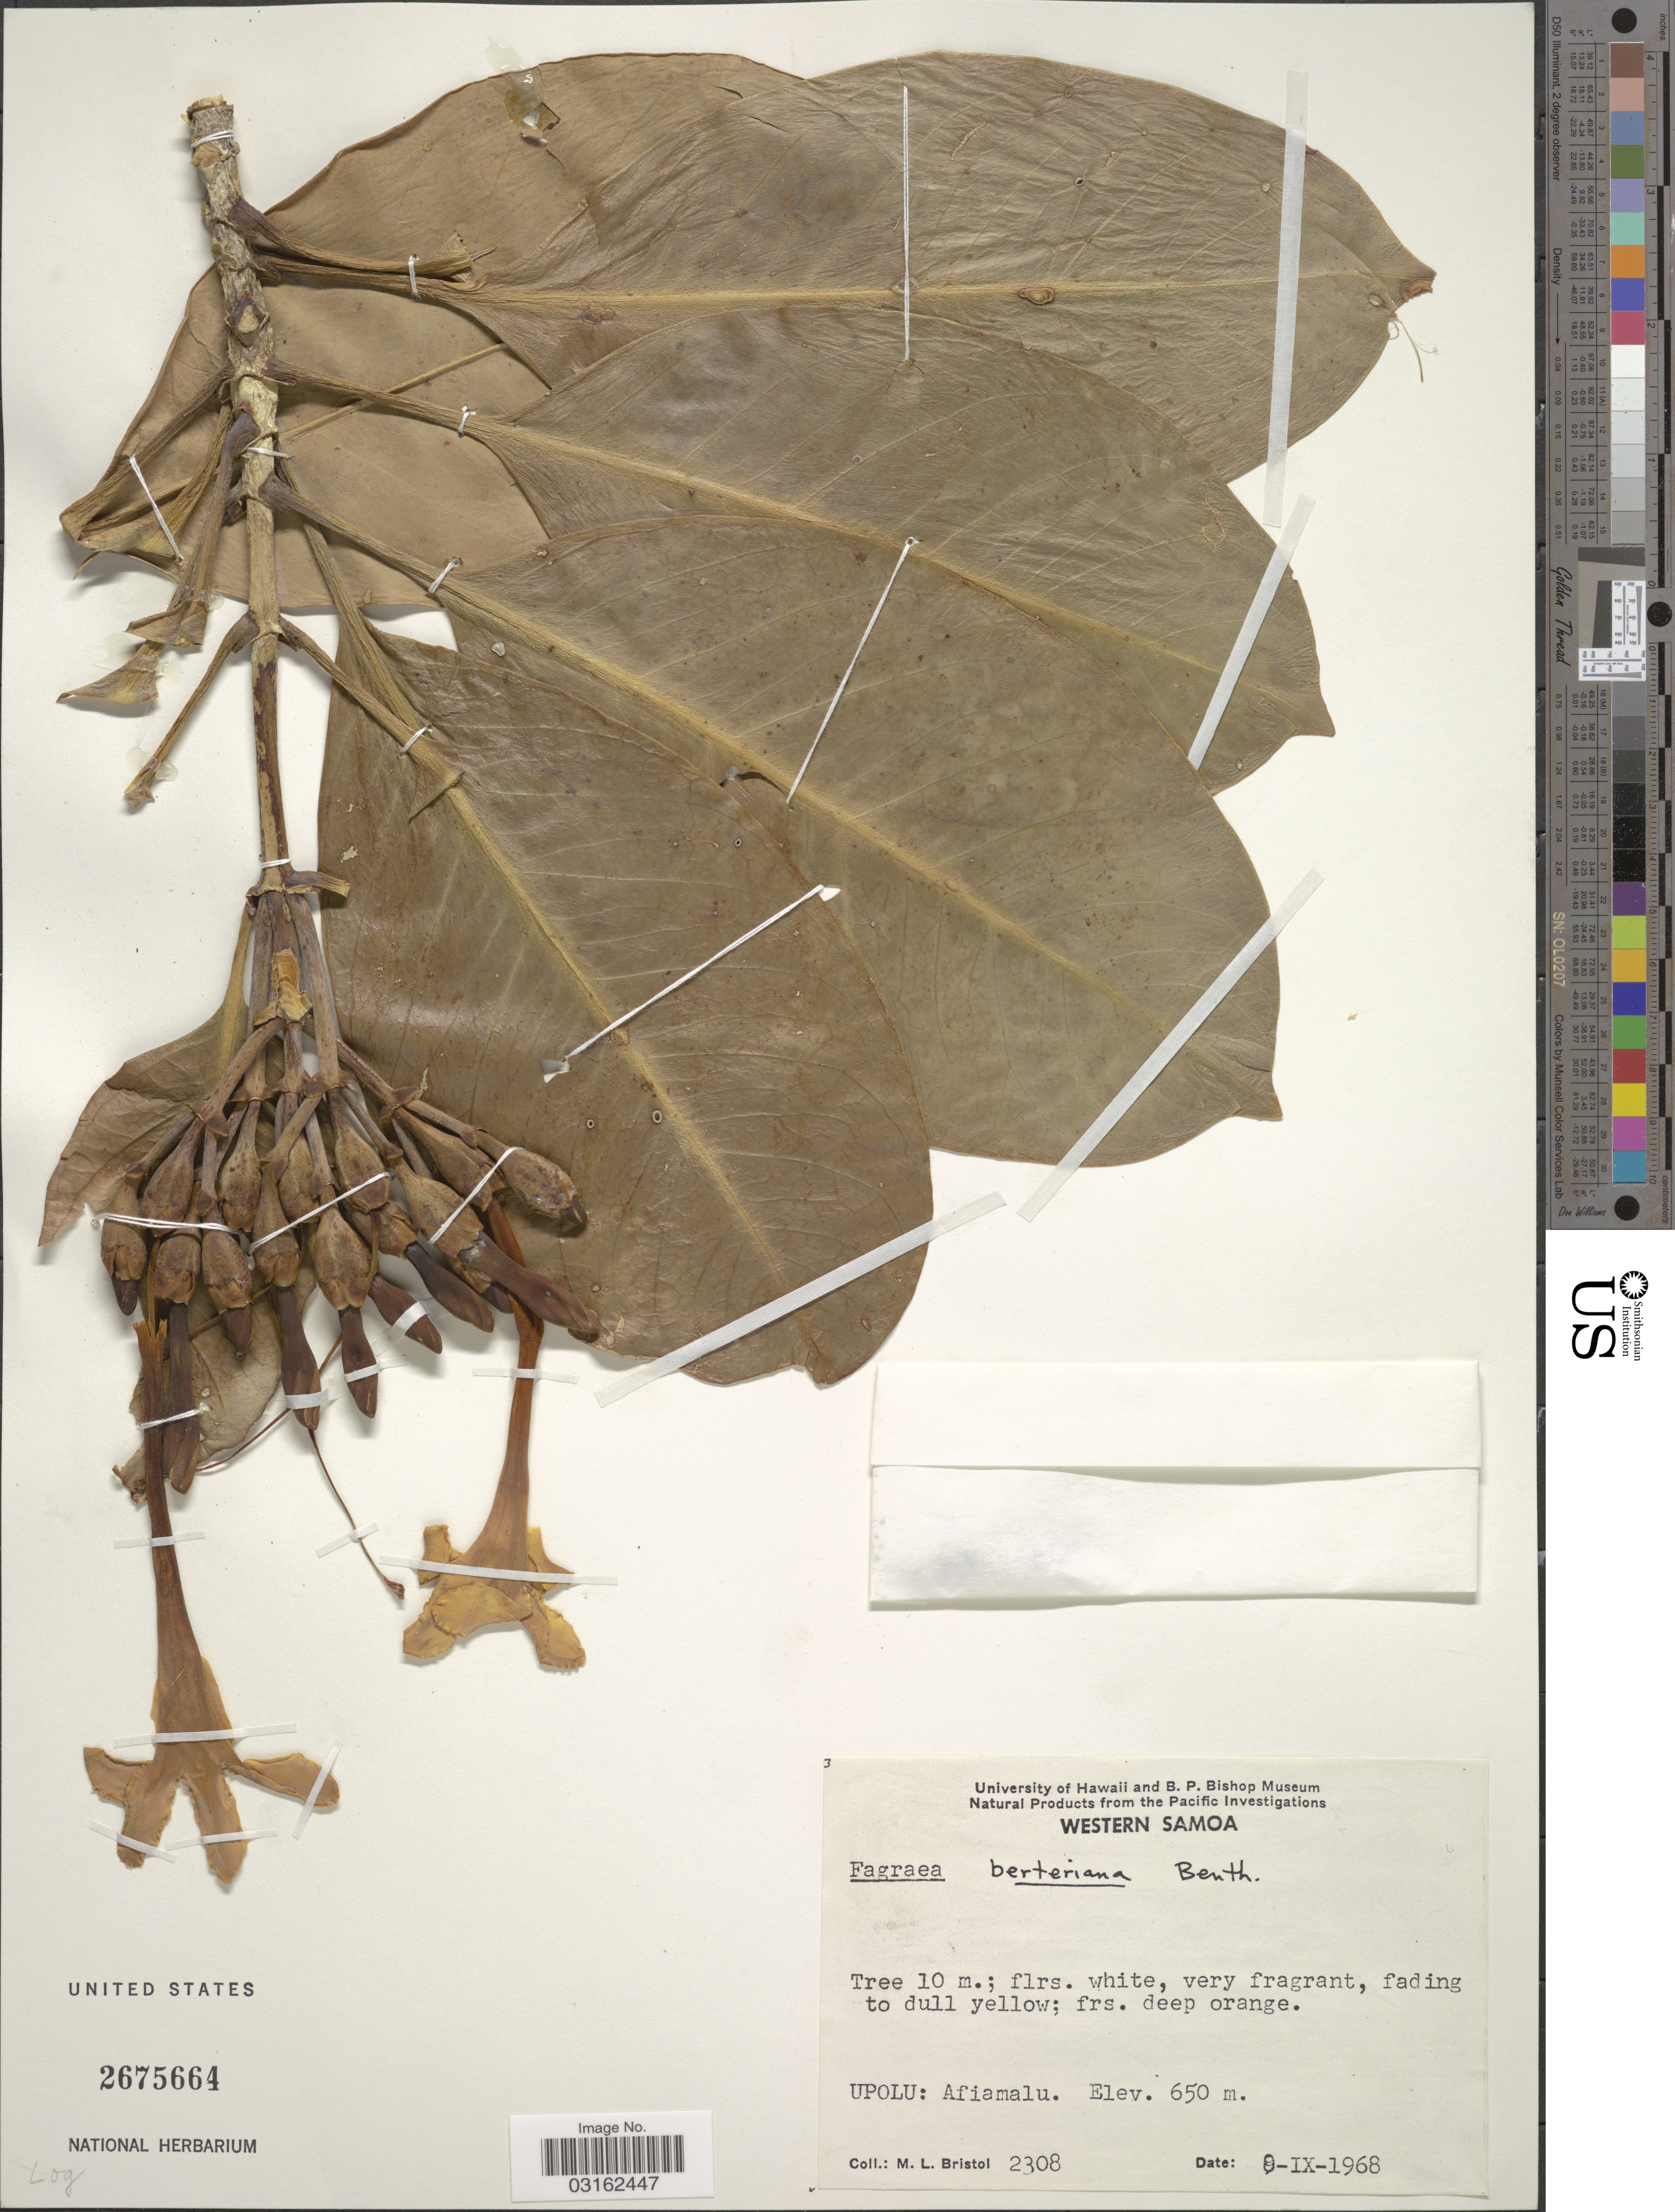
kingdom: Plantae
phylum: Tracheophyta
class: Magnoliopsida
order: Gentianales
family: Gentianaceae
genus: Fagraea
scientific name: Fagraea berteroana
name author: A. Gray ex Benth.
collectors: M. L. Bristol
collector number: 2308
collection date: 1968-09-08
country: Samoa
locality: Upolu: Afiamalu.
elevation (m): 650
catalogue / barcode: US 2675664